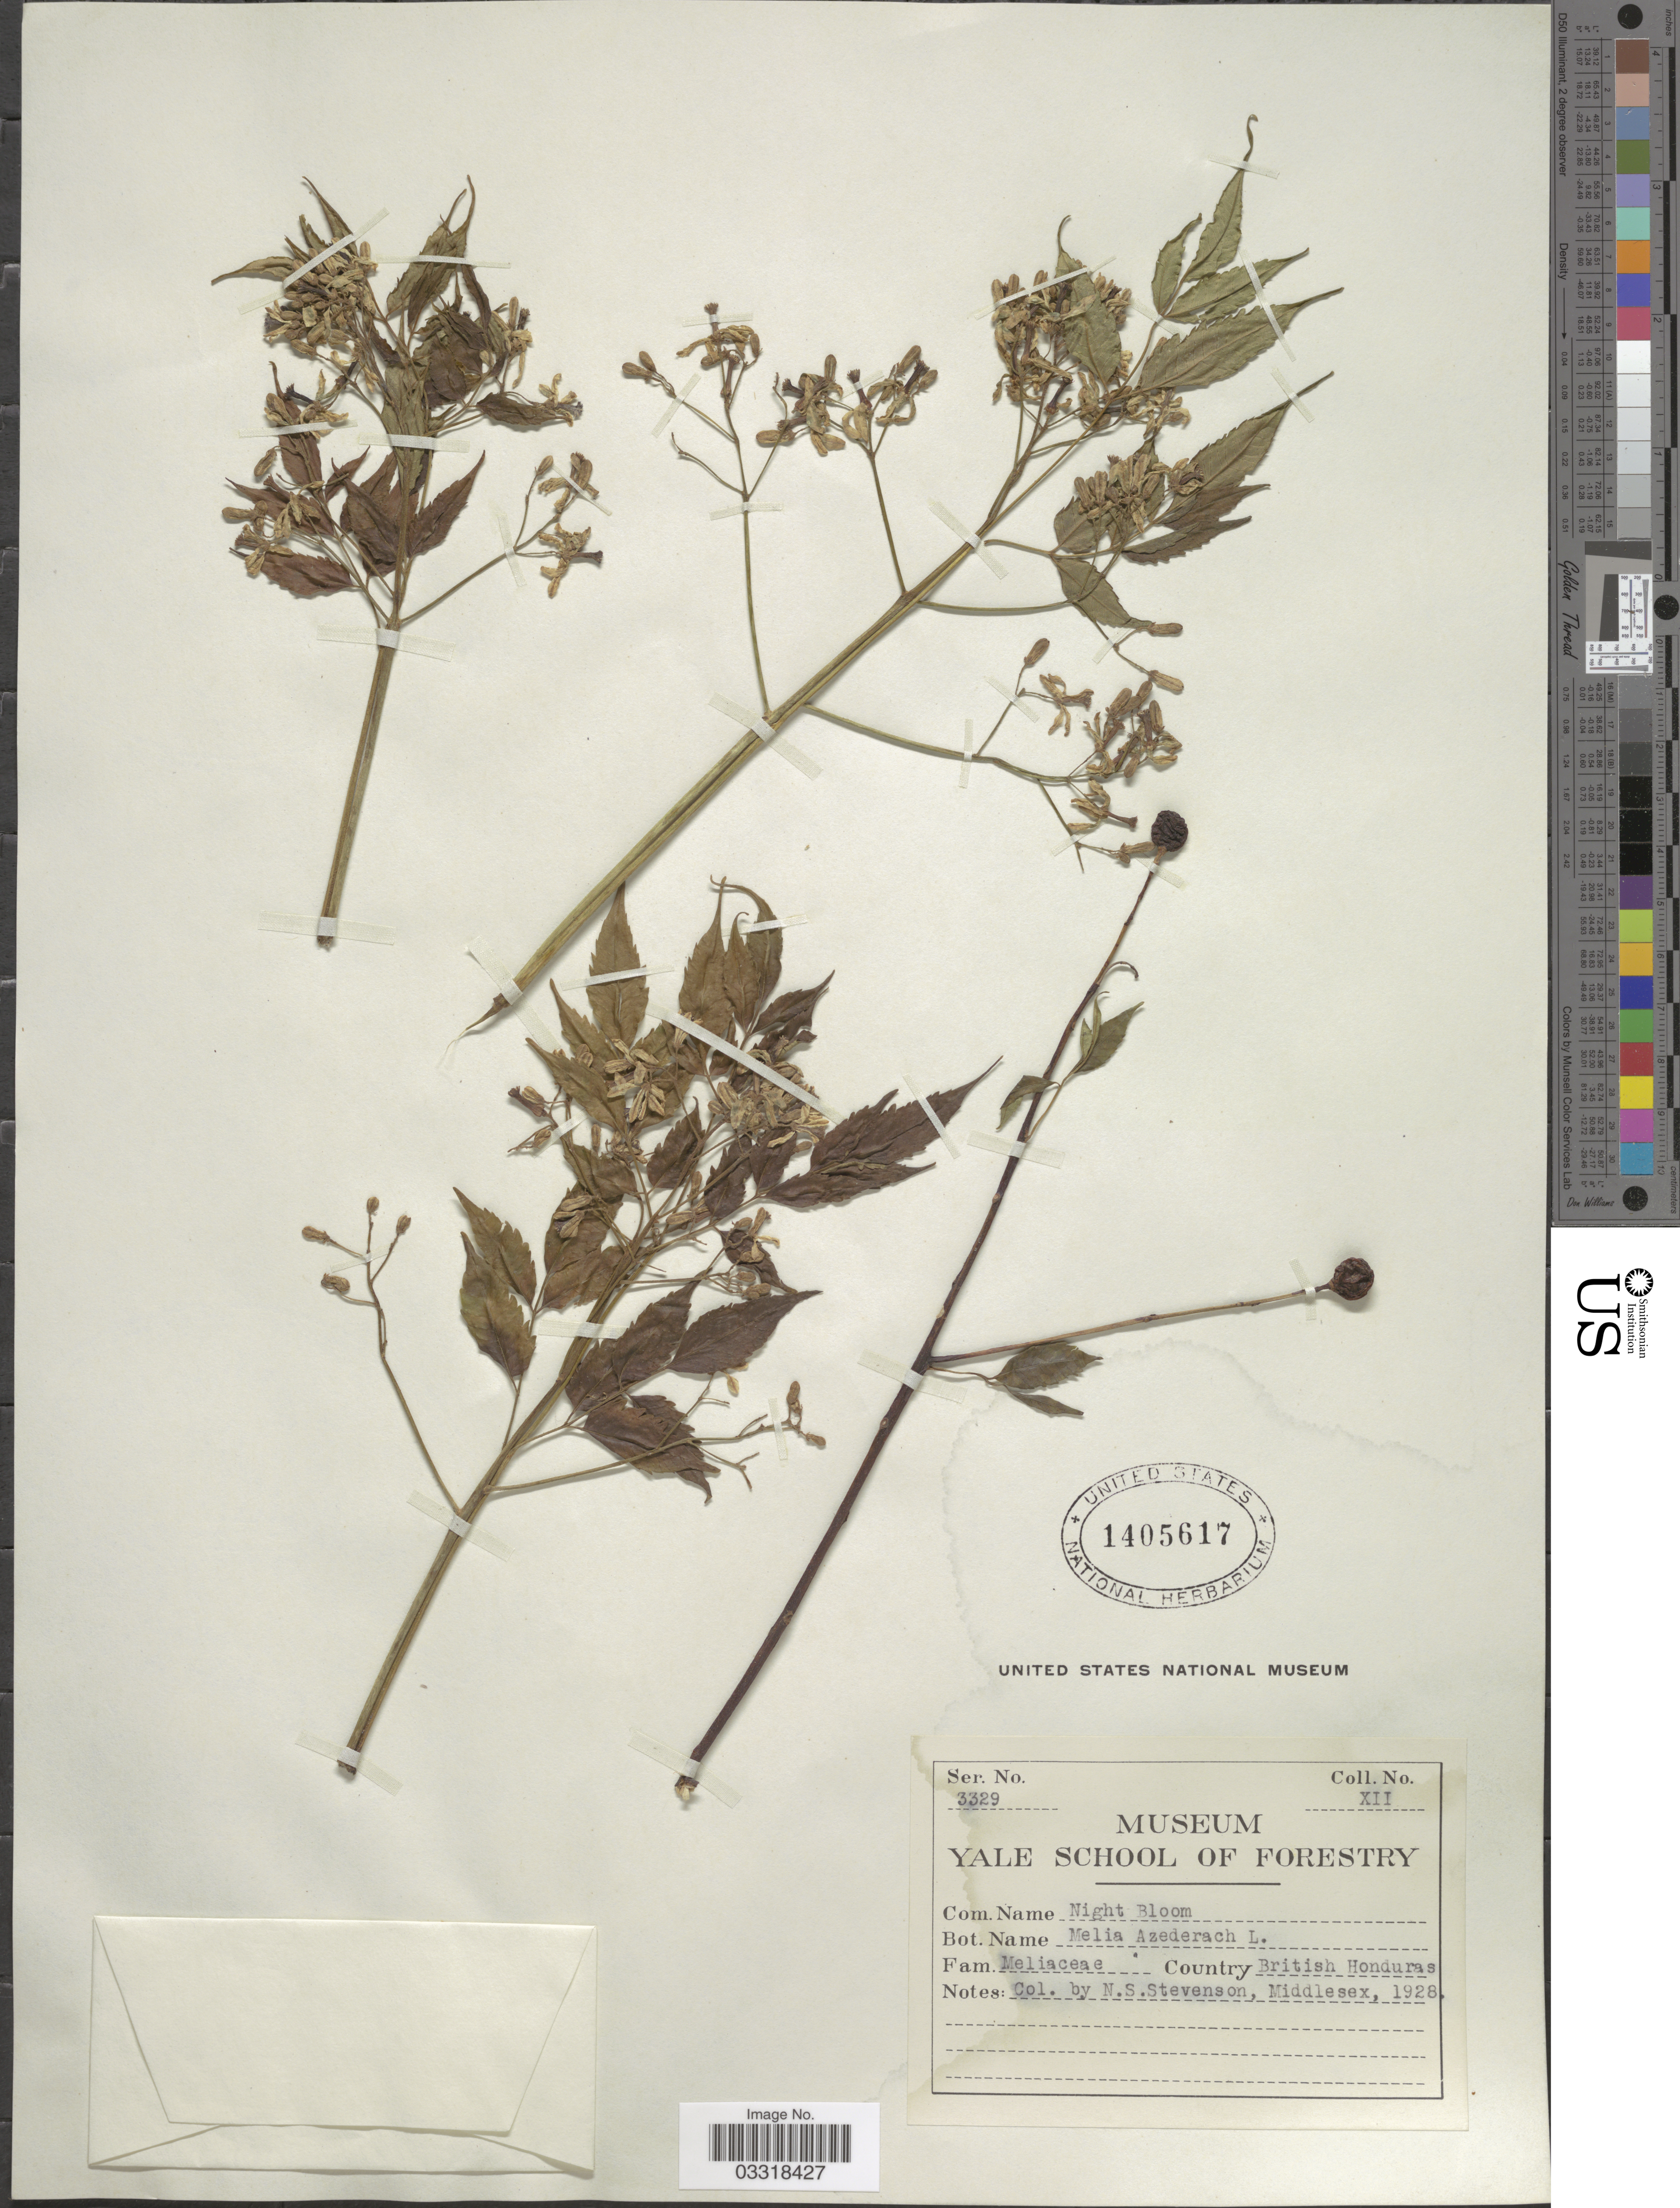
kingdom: Plantae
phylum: Tracheophyta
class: Magnoliopsida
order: Sapindales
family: Meliaceae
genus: Melia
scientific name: Melia azedarach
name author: L.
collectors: N. Stevenson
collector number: XII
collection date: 1928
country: Belize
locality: British Honduras. Middlesex. [unsure placement]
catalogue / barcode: US 1405617